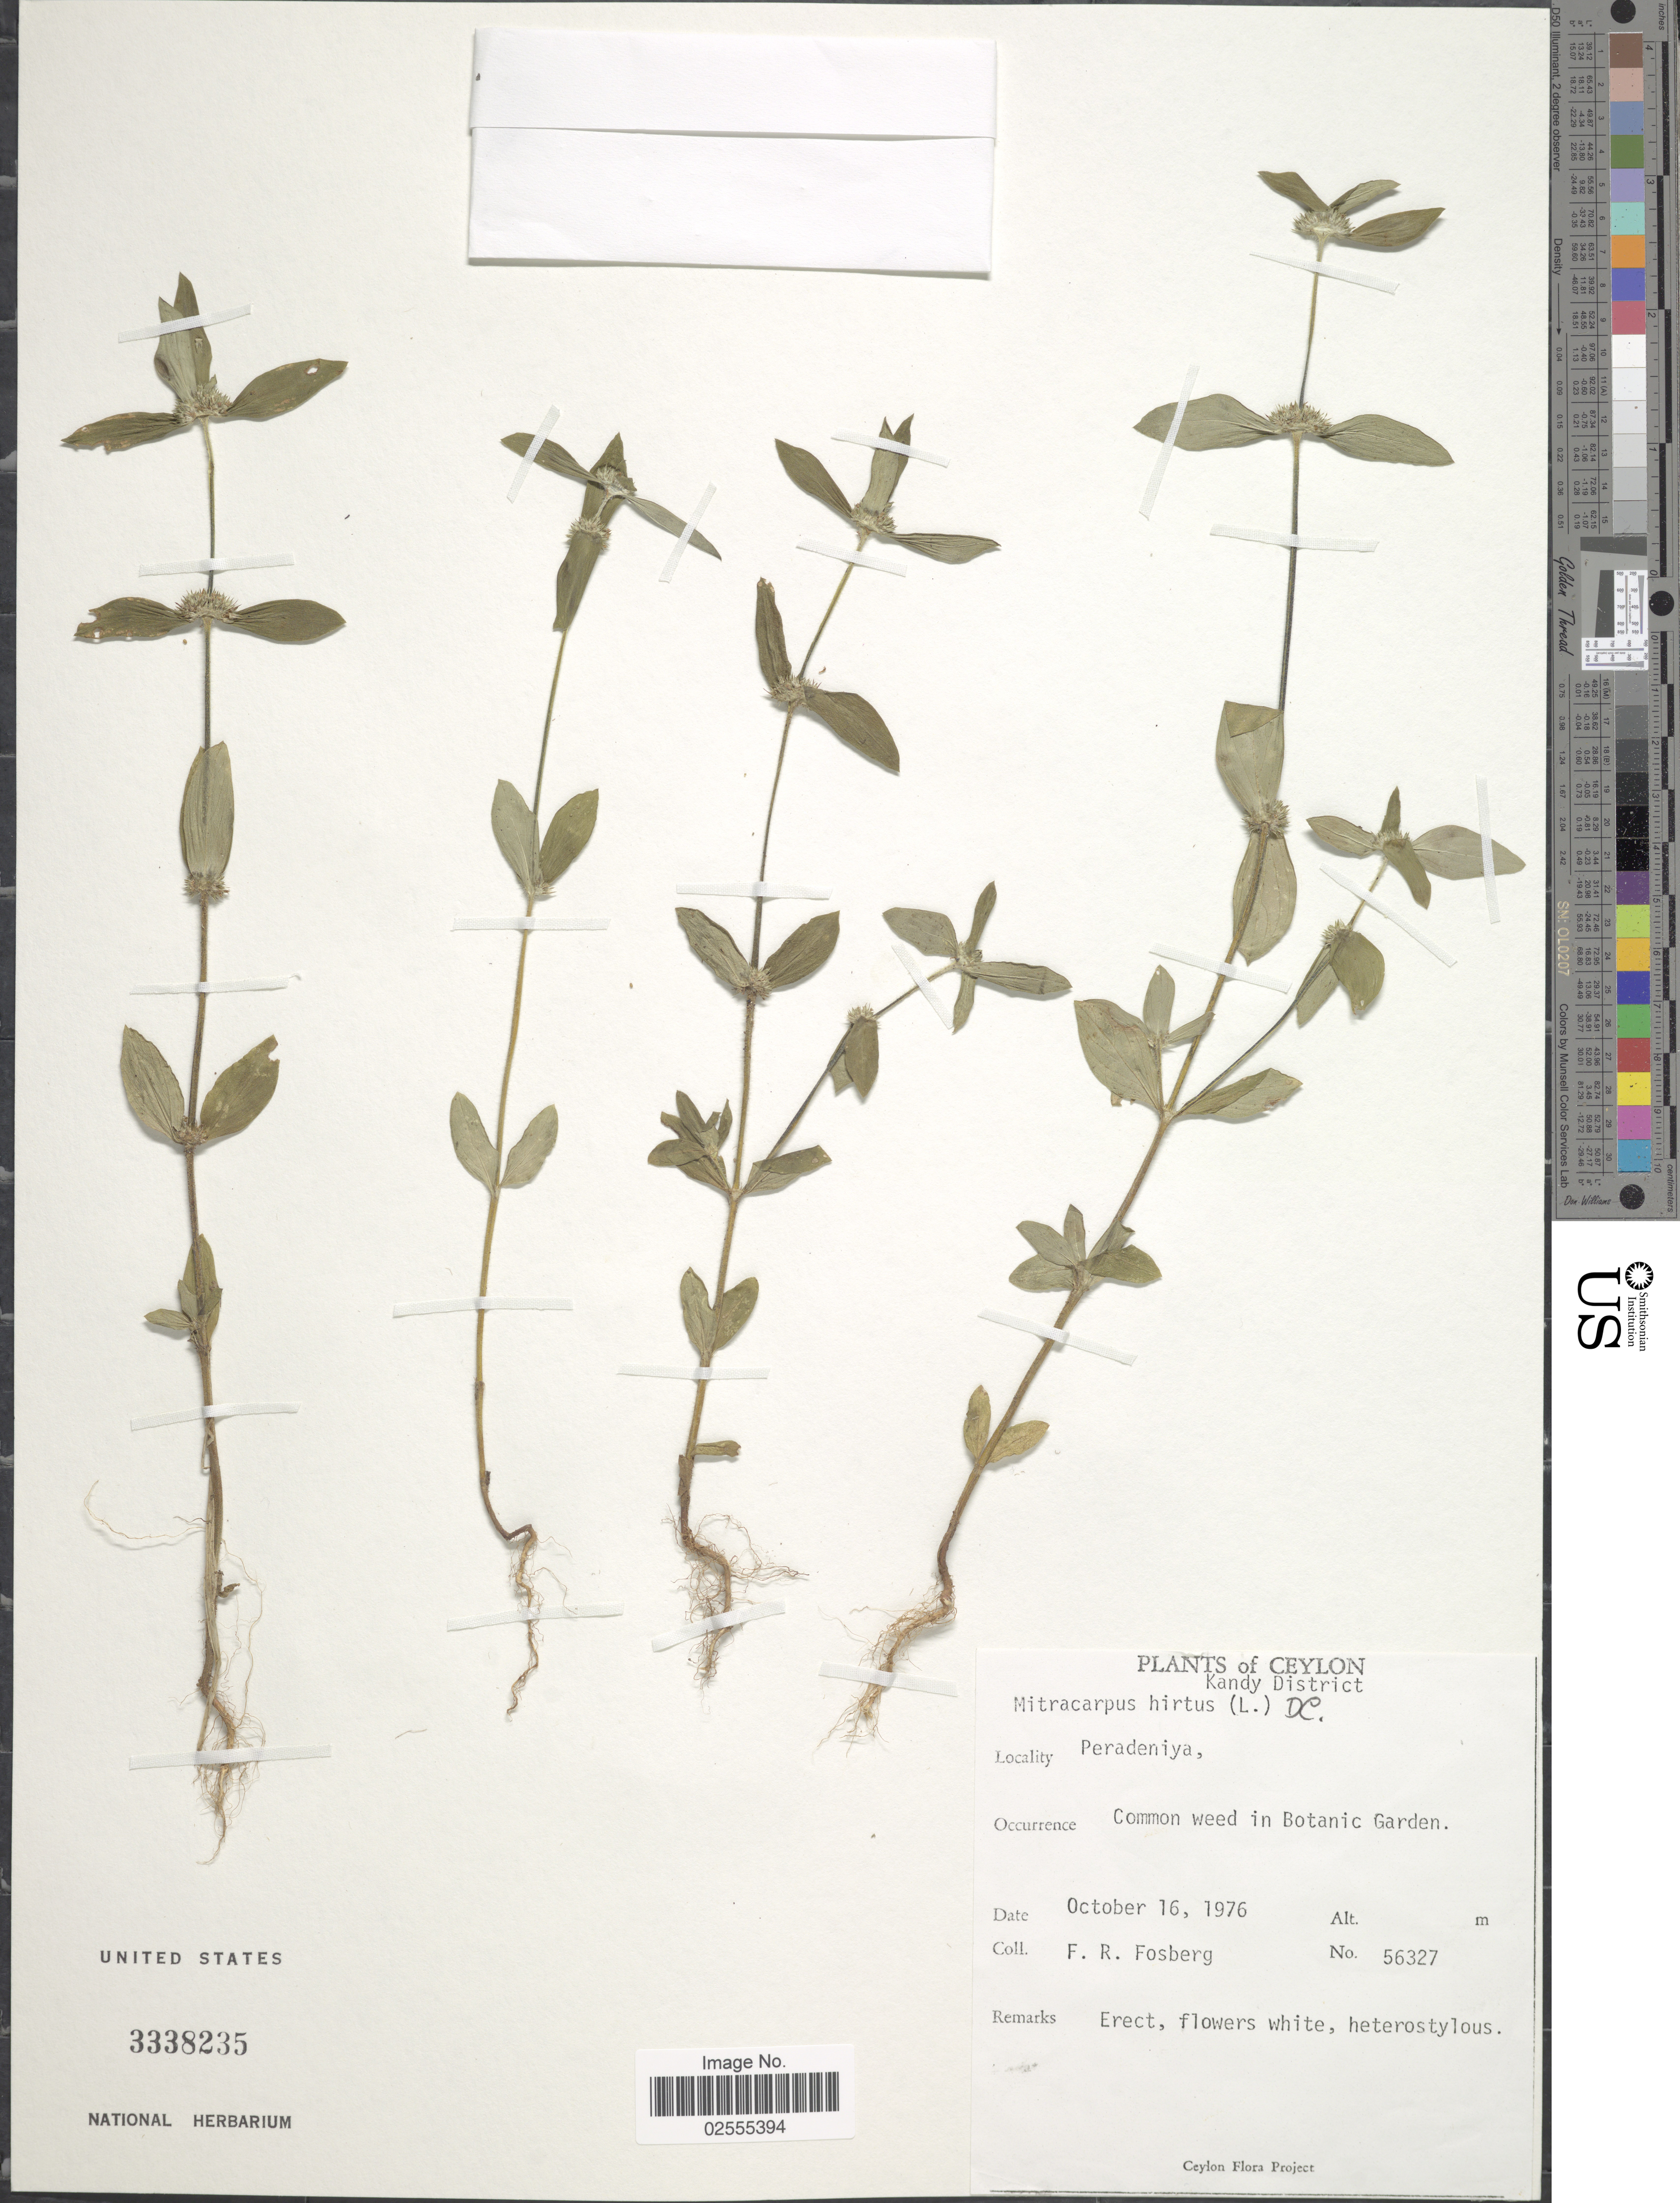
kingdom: Plantae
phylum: Tracheophyta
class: Magnoliopsida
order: Gentianales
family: Rubiaceae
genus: Mitracarpus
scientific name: Mitracarpus hirtus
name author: (L.) DC.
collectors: F. R. Fosberg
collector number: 56327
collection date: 1976-10-16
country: Sri Lanka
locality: Ceylon, Peradeniya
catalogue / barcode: US 3338235